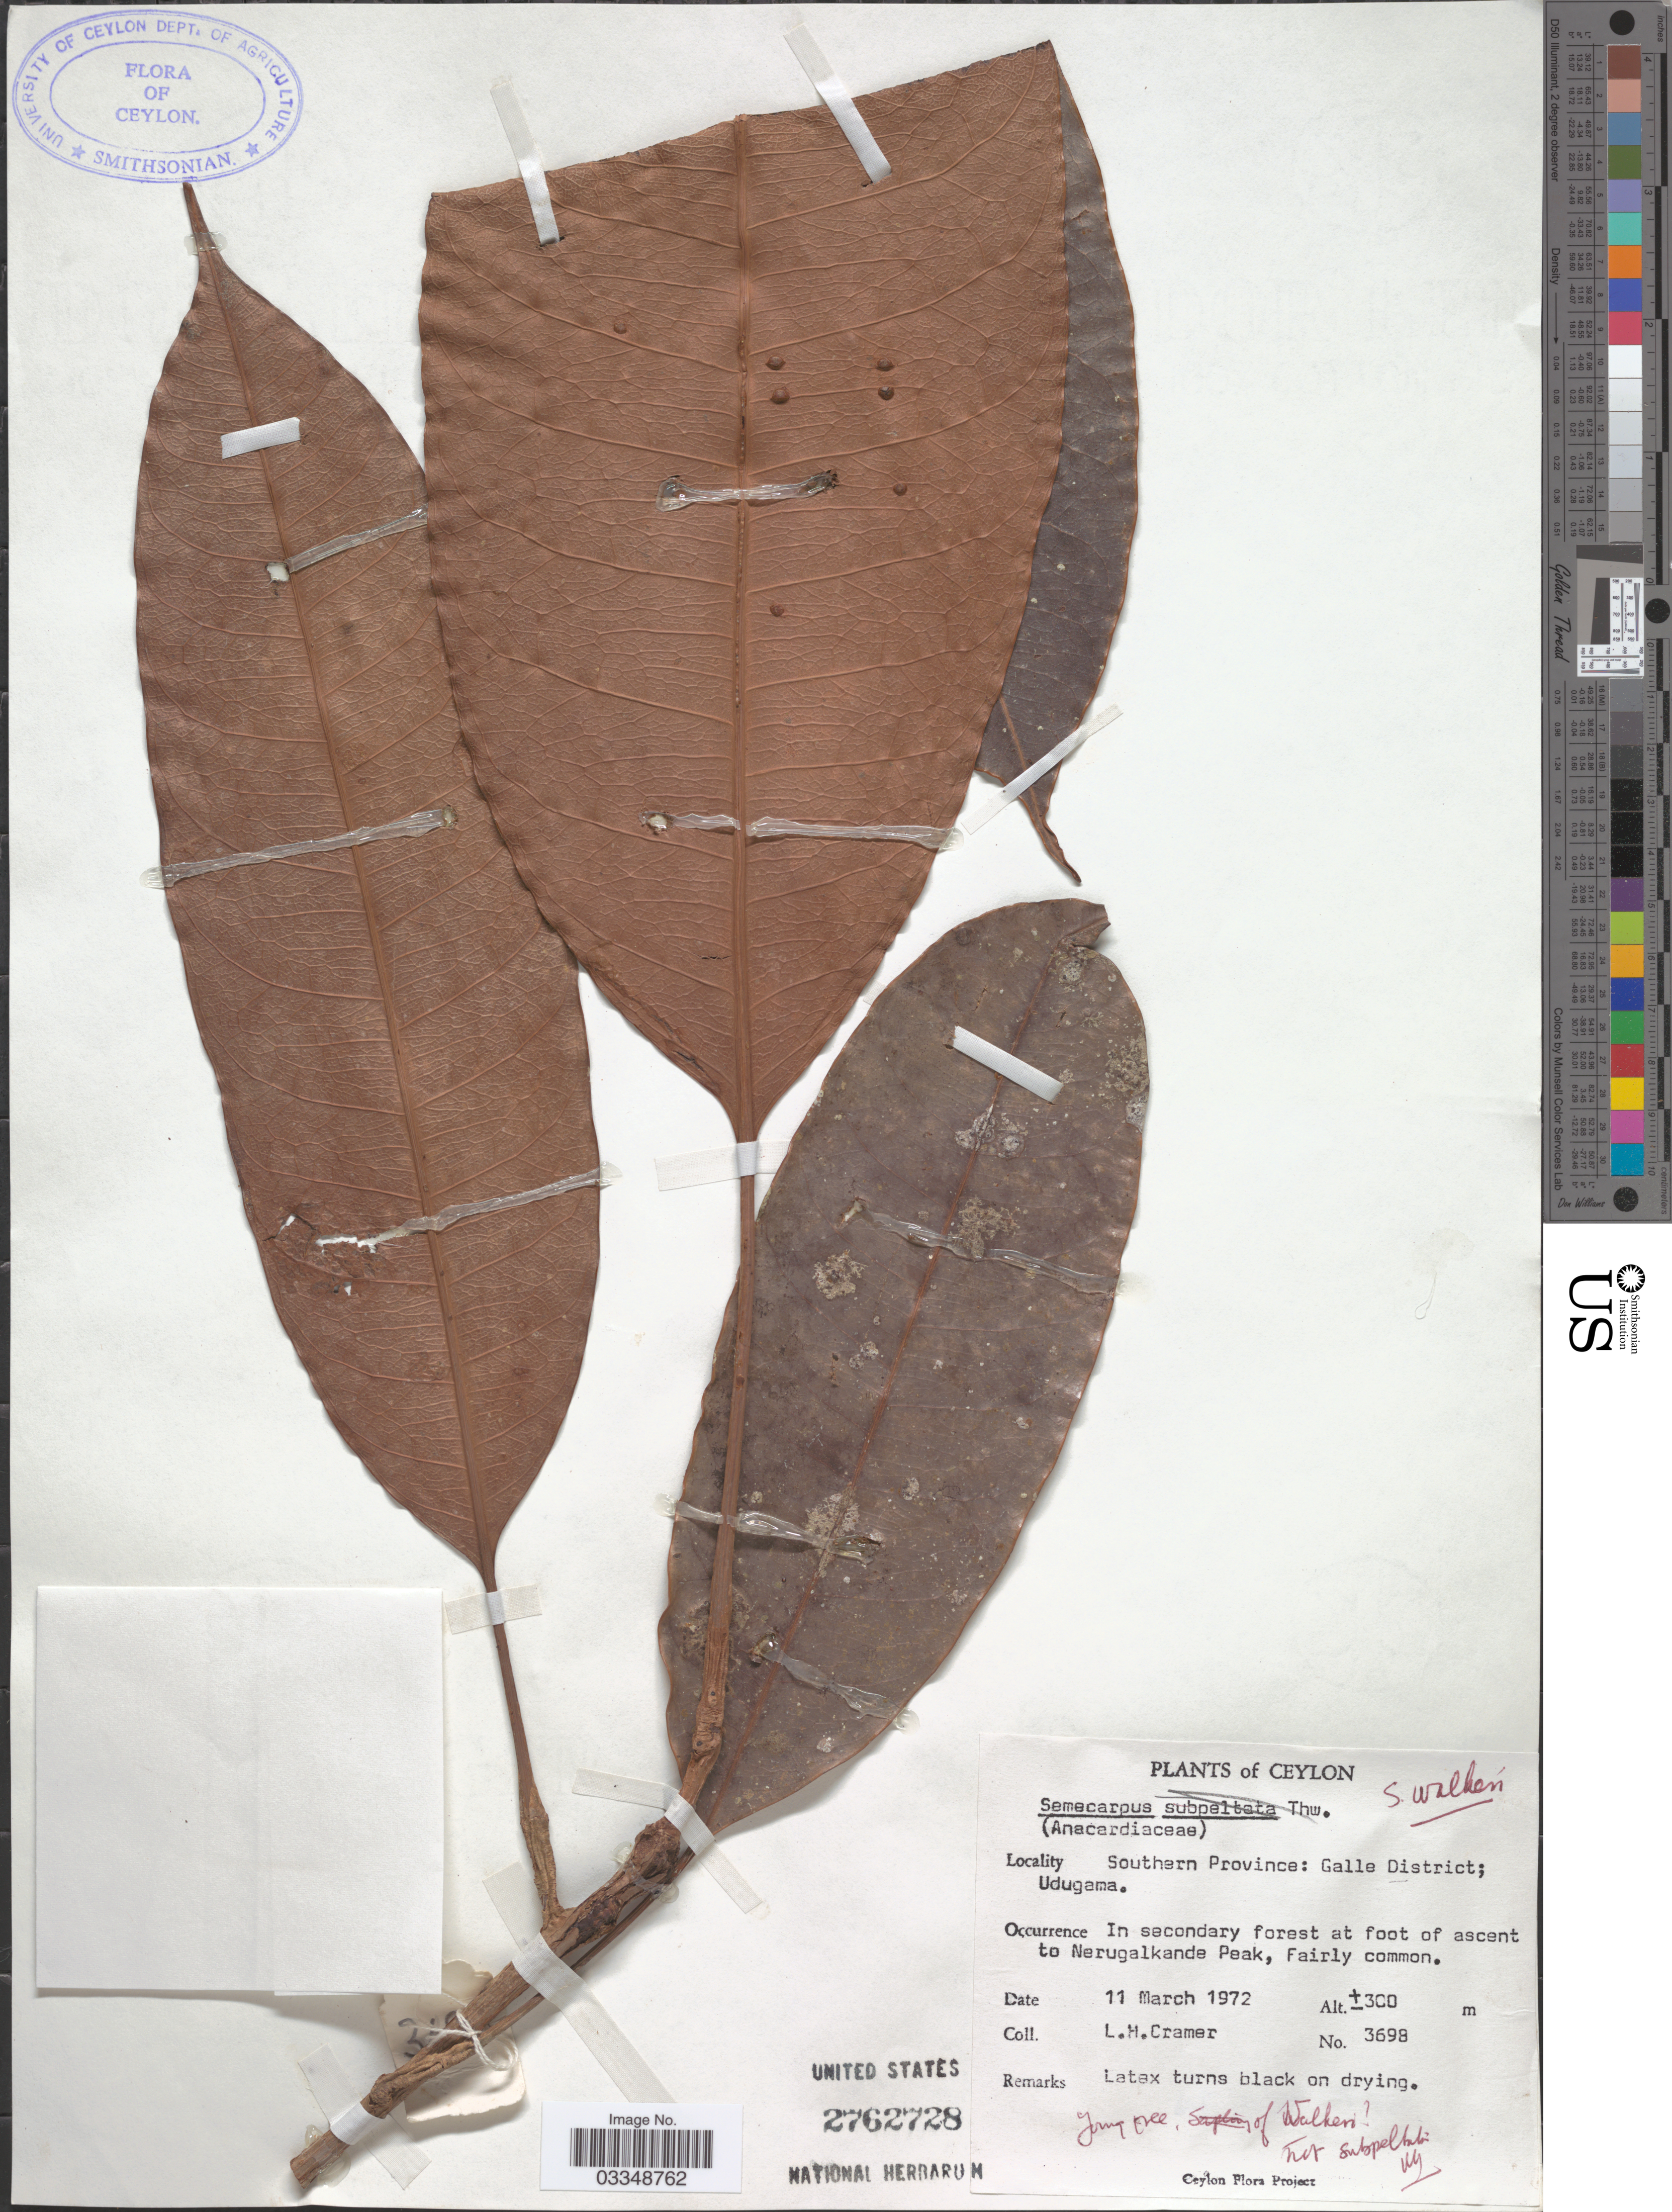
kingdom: Plantae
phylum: Tracheophyta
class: Magnoliopsida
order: Sapindales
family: Anacardiaceae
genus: Semecarpus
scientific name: Semecarpus walkeri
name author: Hook. f.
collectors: L. H. Cramer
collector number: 3698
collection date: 1972-03-11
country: Sri Lanka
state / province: Southern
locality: Ceylon. Galle District; Udugama. In secondary forest at foot of ascent to Nerugalkande Peak.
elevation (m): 300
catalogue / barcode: US 2762728